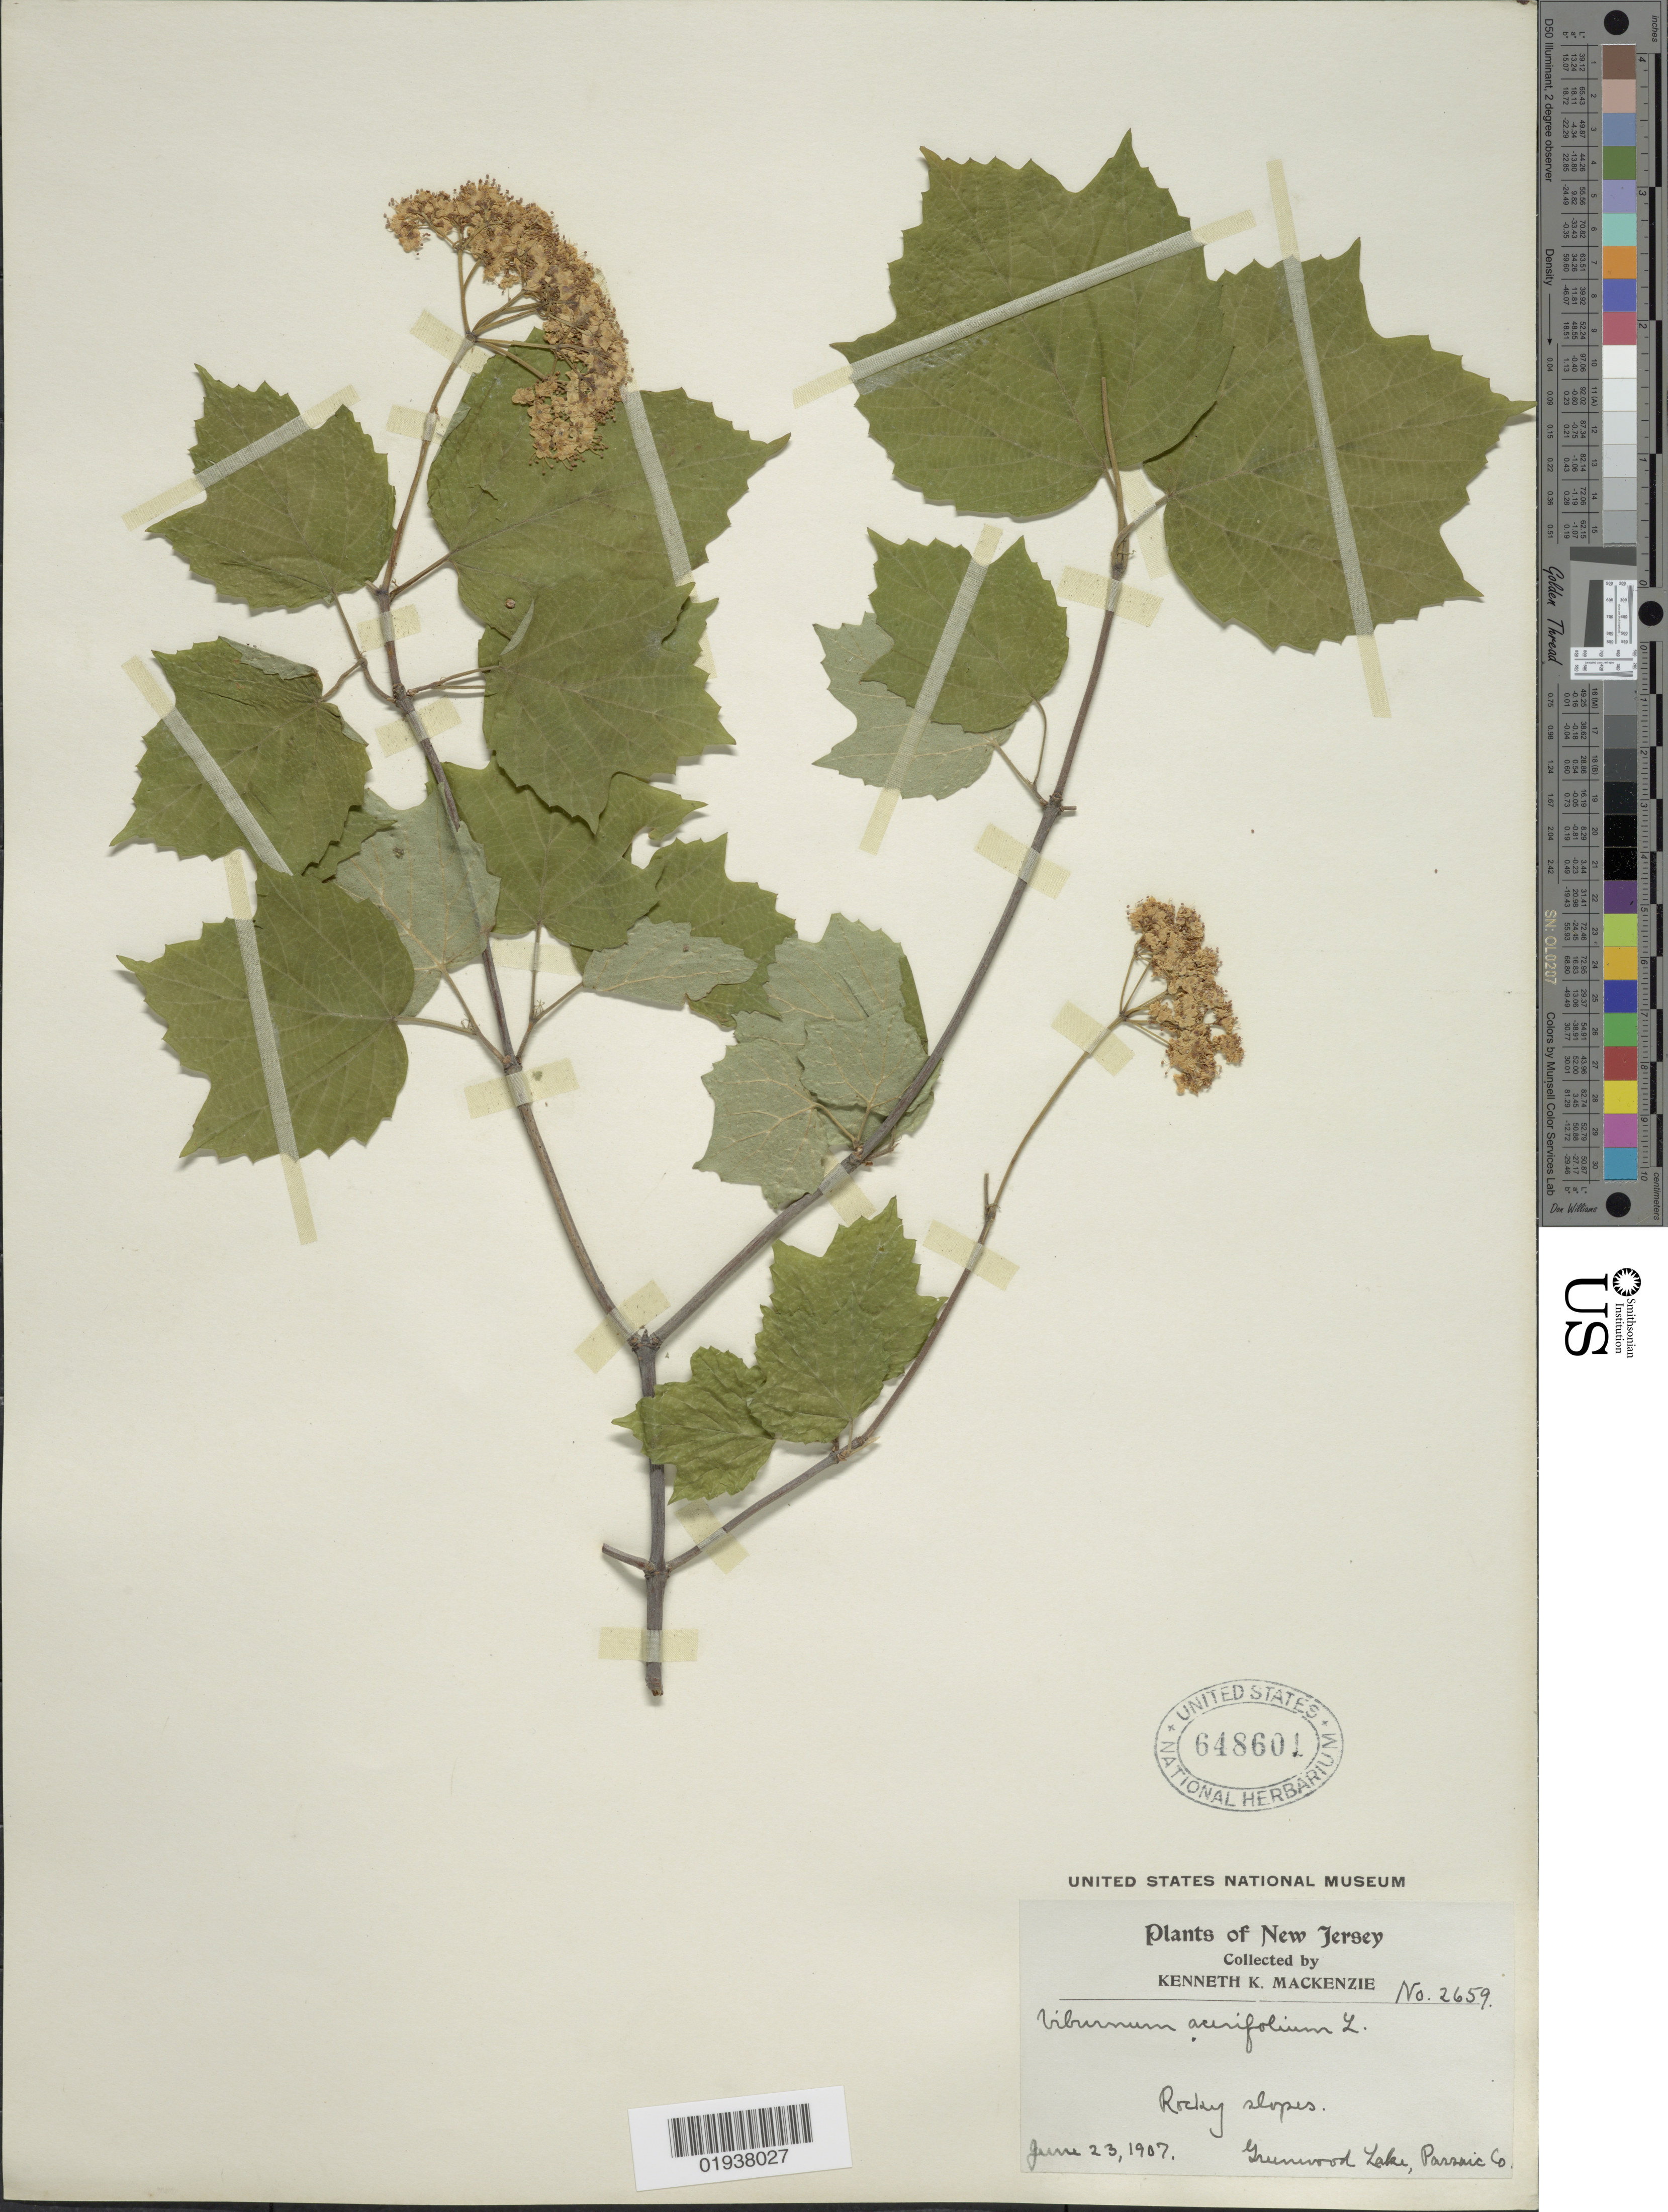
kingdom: Plantae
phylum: Tracheophyta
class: Magnoliopsida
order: Dipsacales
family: Viburnaceae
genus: Viburnum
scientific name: Viburnum acerifolium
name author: L.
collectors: K. K. Mackenzie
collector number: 2659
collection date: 1907-06-23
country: United States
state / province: New Jersey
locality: Rocky slopes. Greenwood Lake, Passaic Co.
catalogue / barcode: US 648601